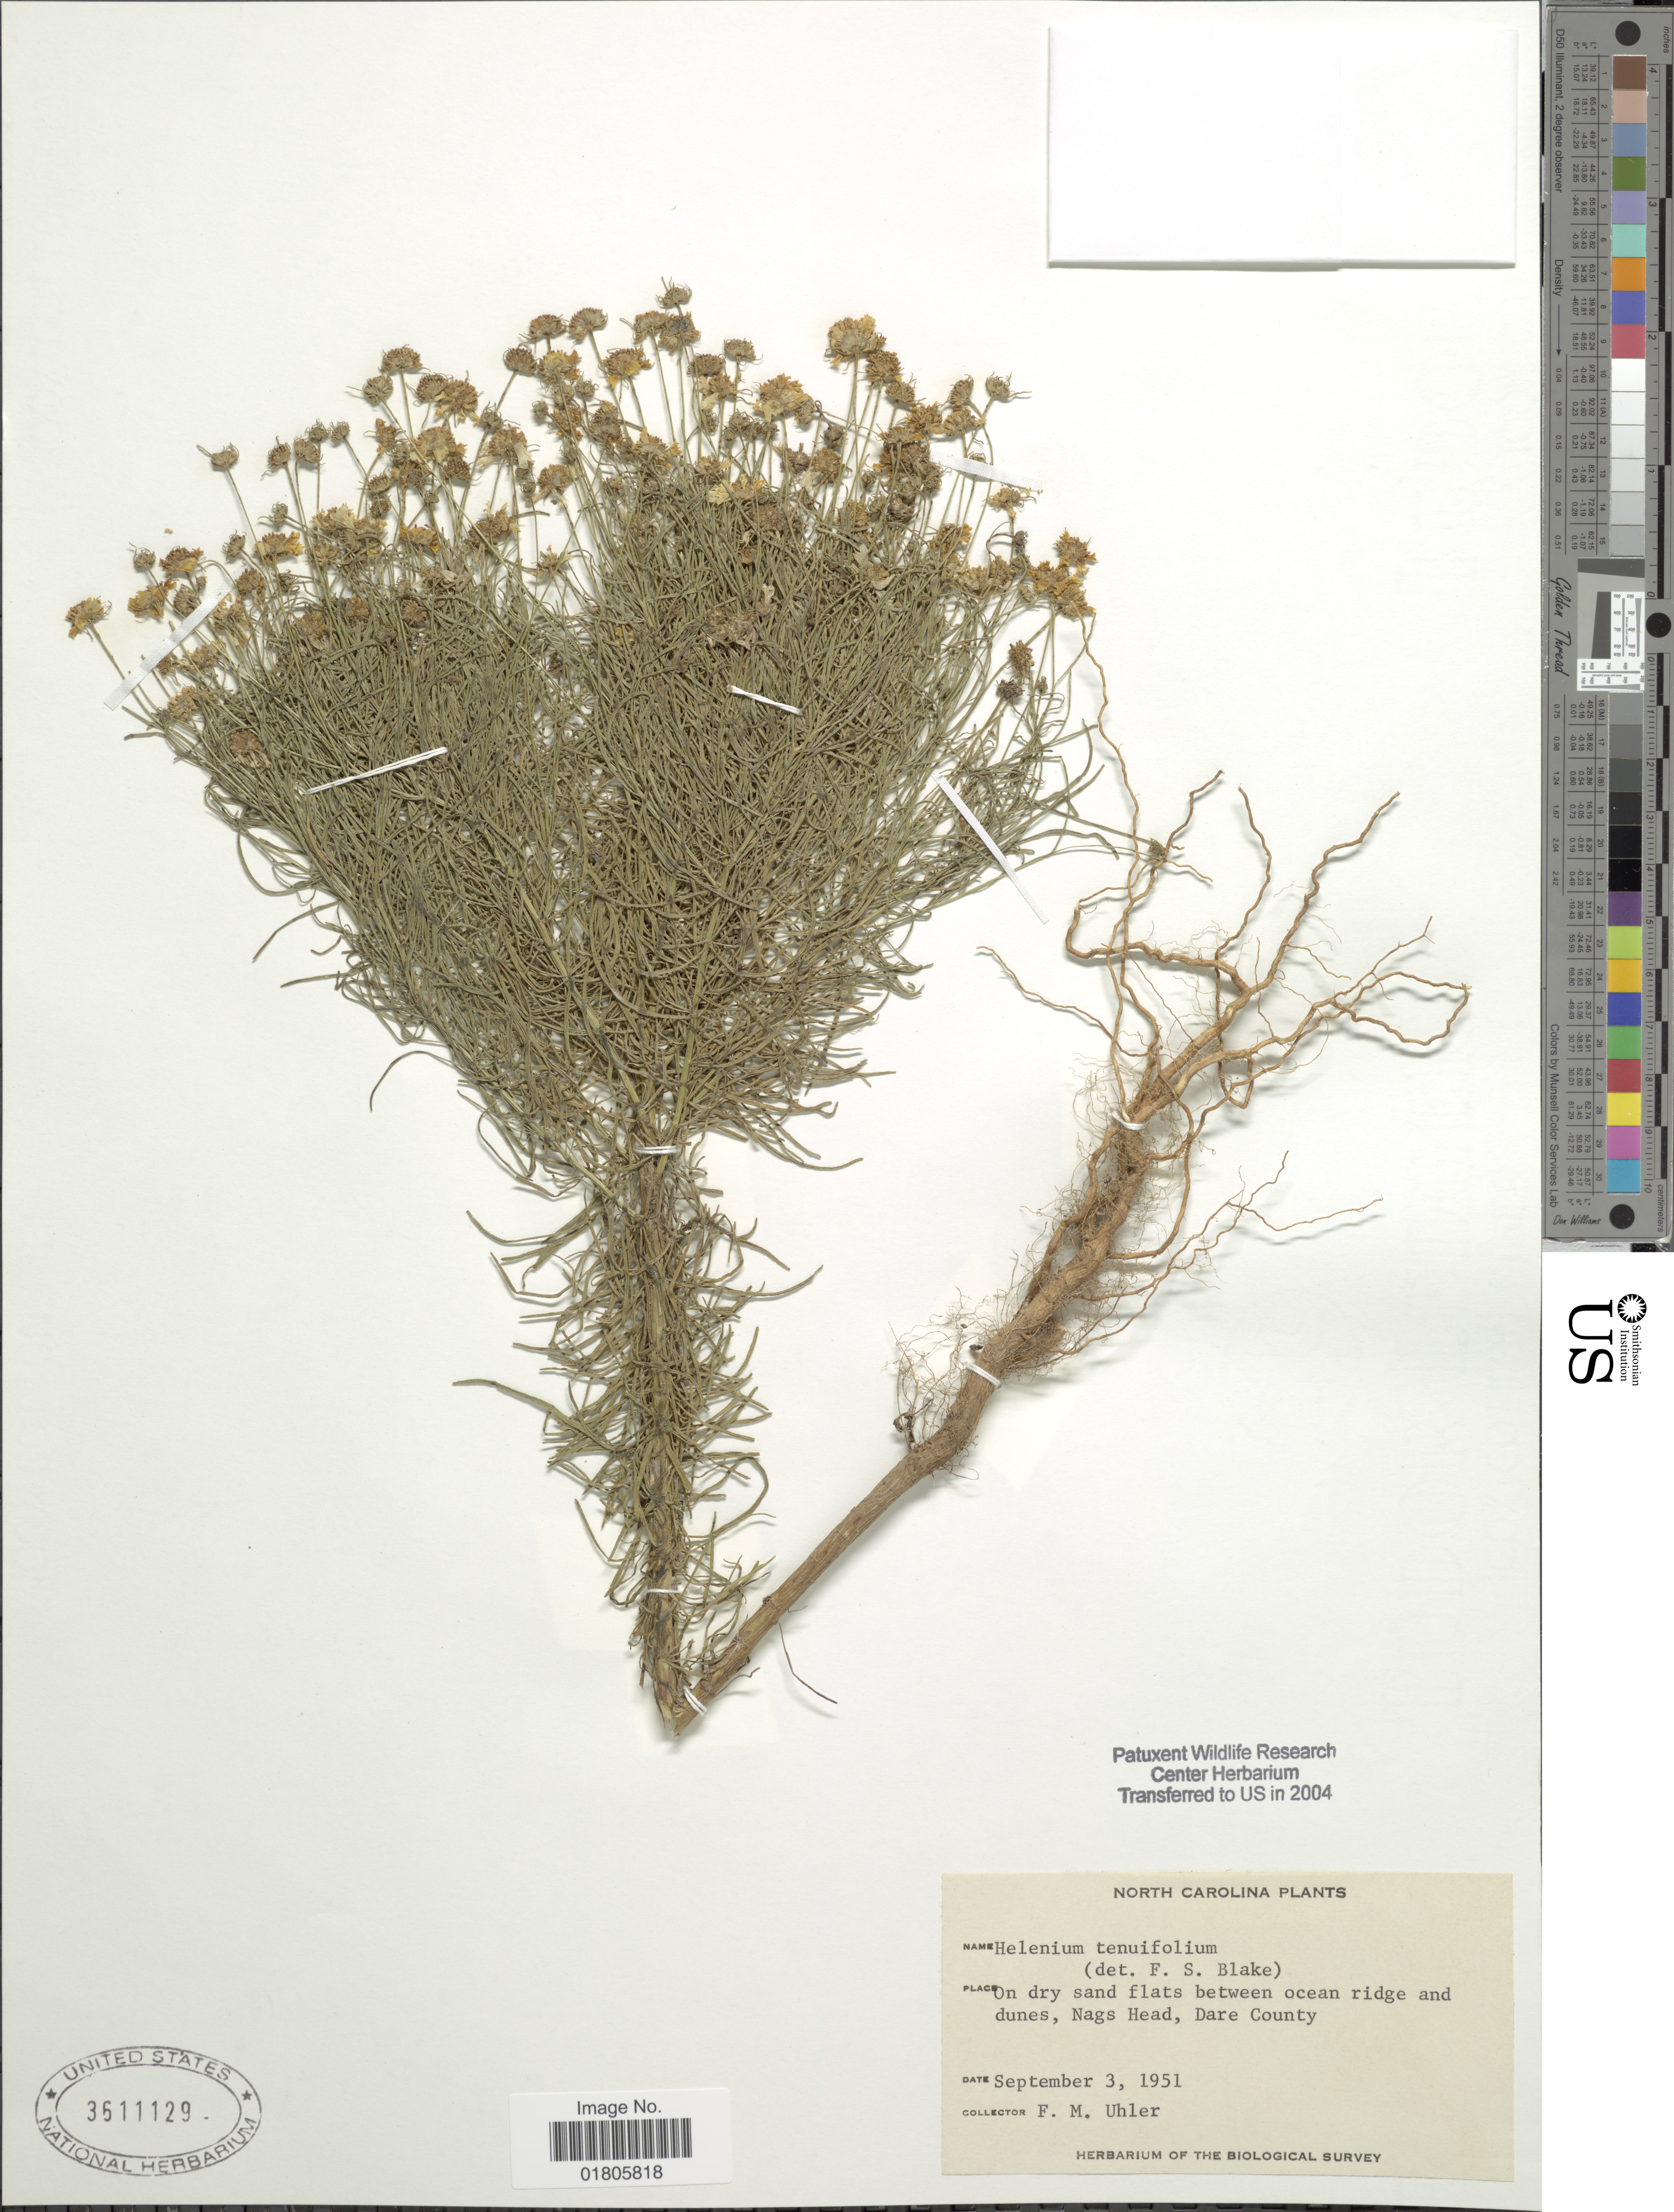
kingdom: Plantae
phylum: Tracheophyta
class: Magnoliopsida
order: Asterales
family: Asteraceae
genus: Helenium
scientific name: Helenium amarum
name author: (Raf.) H. Rock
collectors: F. M. Uhler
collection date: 1951-09-03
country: United States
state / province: North Carolina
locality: Between ocean ridge and dunes, Nags Head, Dare County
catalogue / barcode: US 3611129